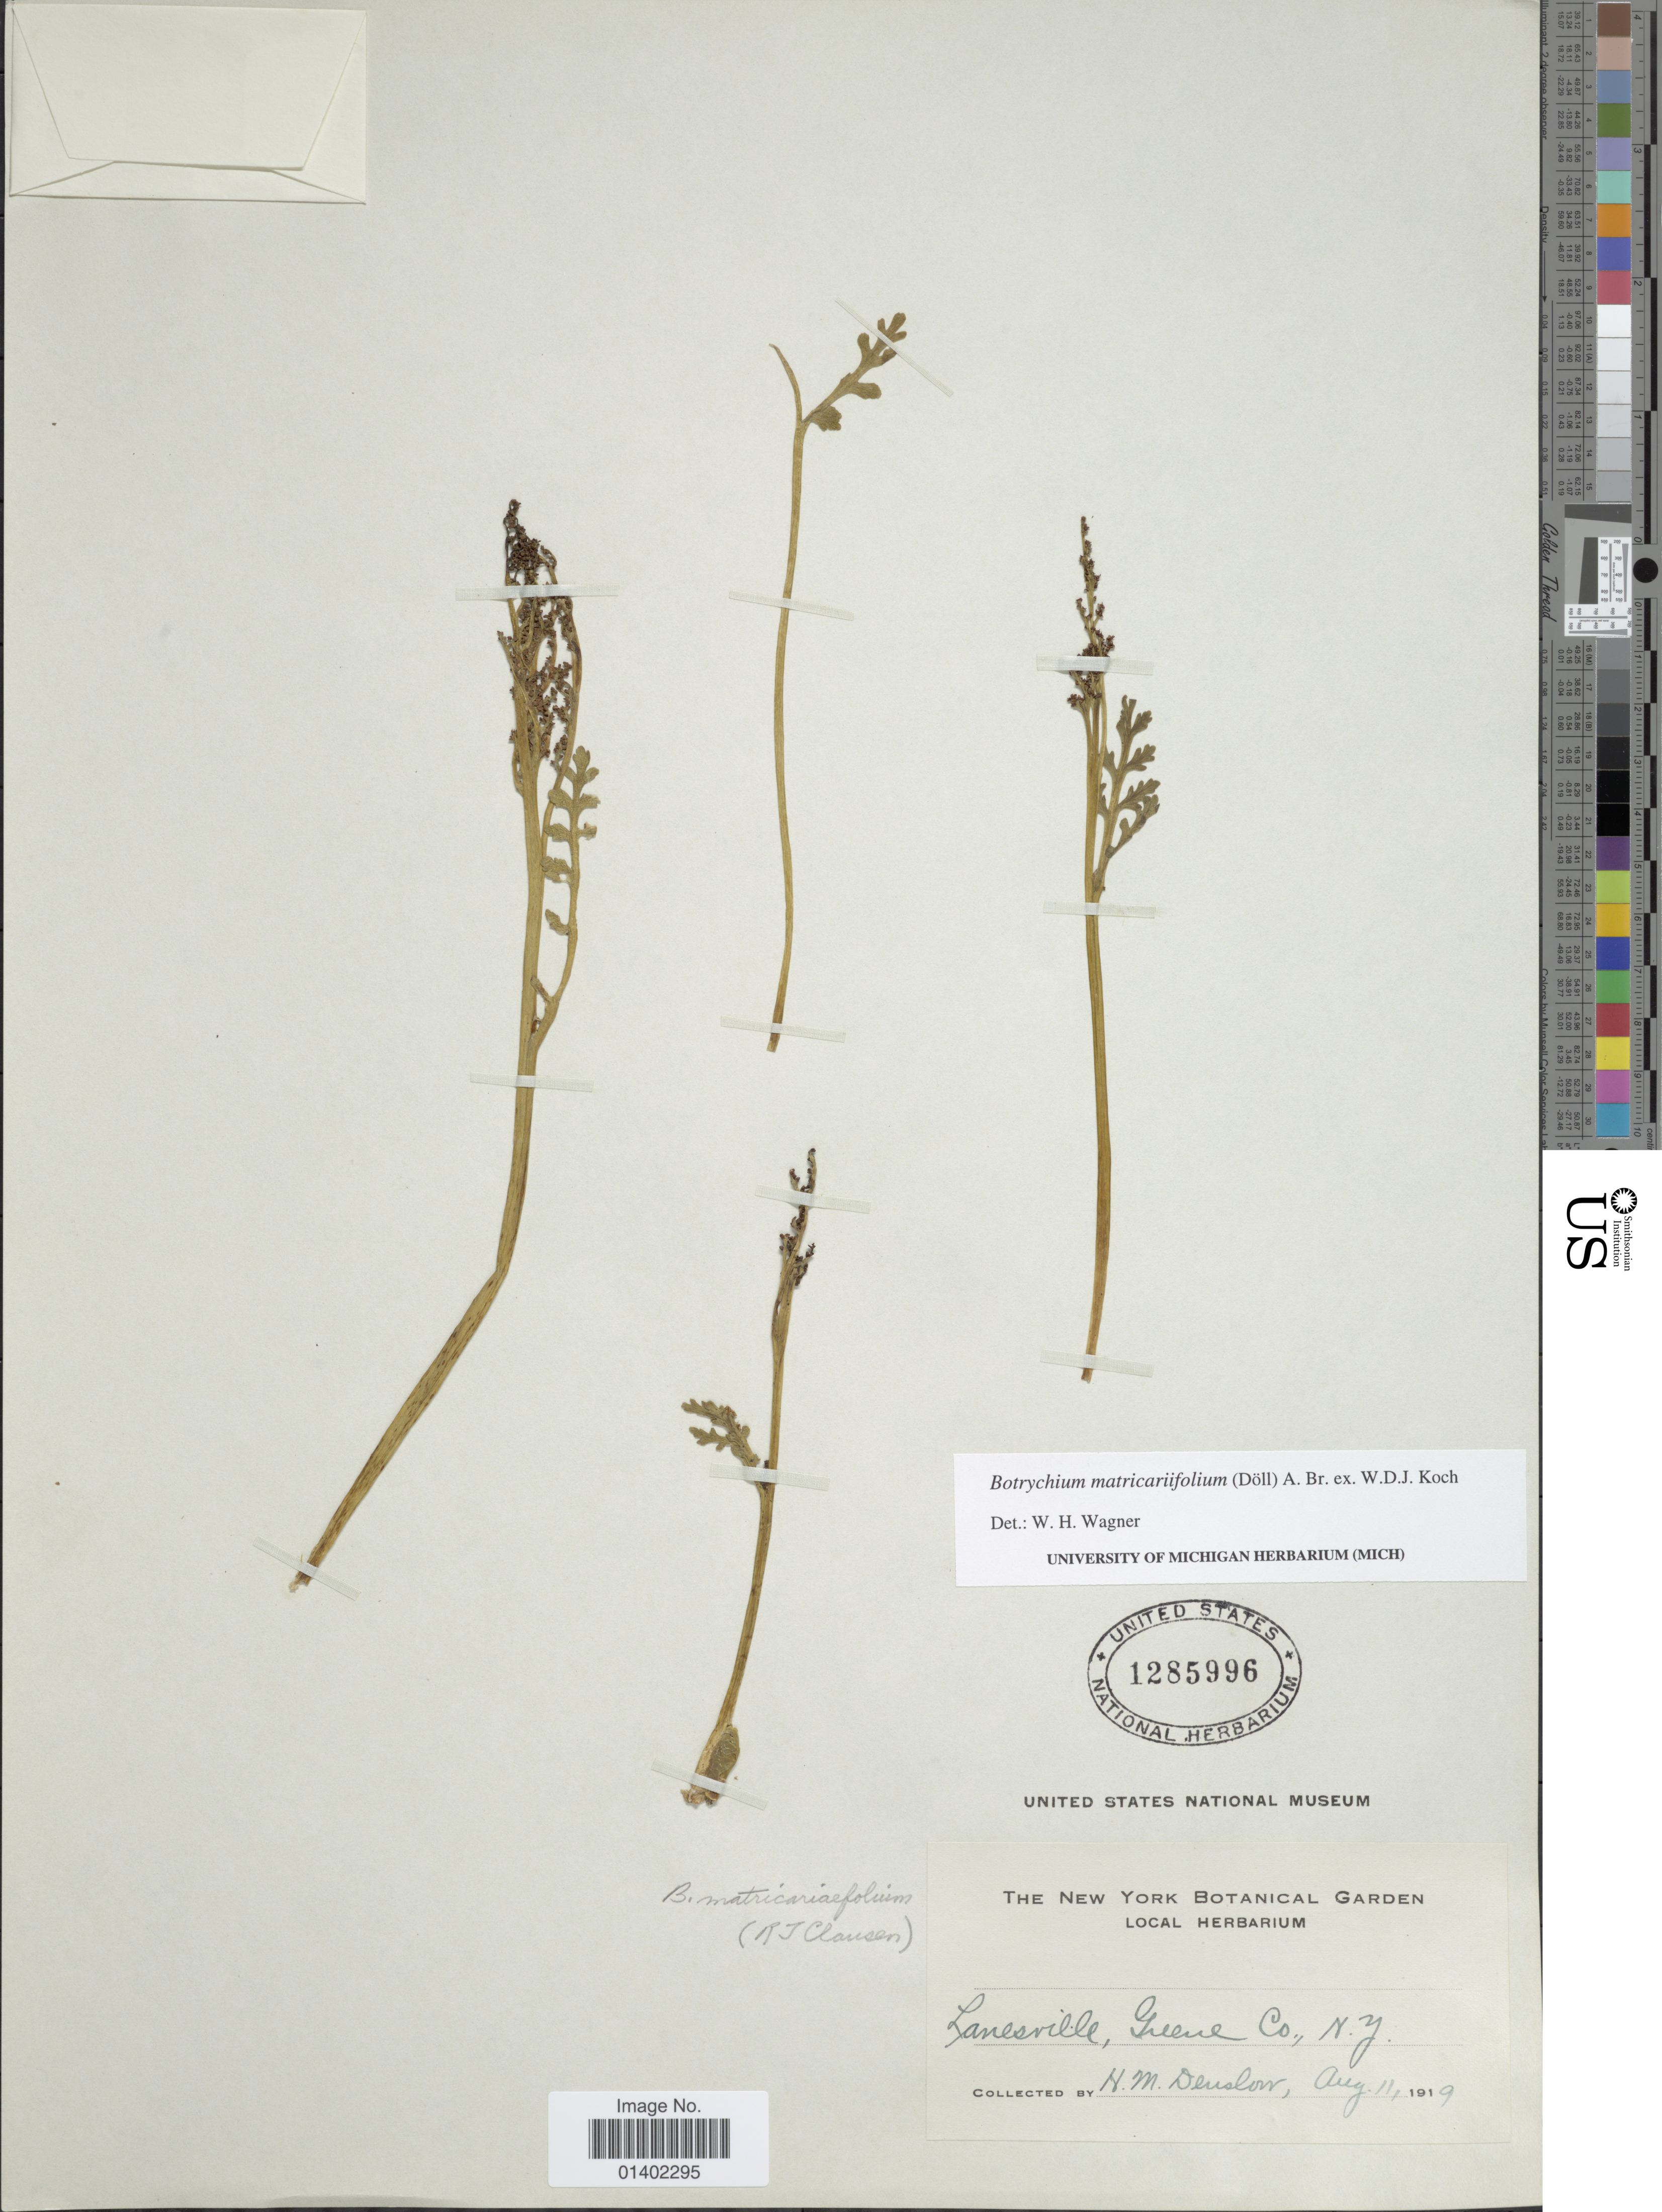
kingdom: Plantae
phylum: Tracheophyta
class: Polypodiopsida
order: Ophioglossales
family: Ophioglossaceae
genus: Botrychium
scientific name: Botrychium matricariifolium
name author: (A. Braun ex Dowell) A. Braun ex Koch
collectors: H. Denslow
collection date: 1919-08-11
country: United States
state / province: New York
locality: Lanesville, Greene Co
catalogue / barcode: US 1285996